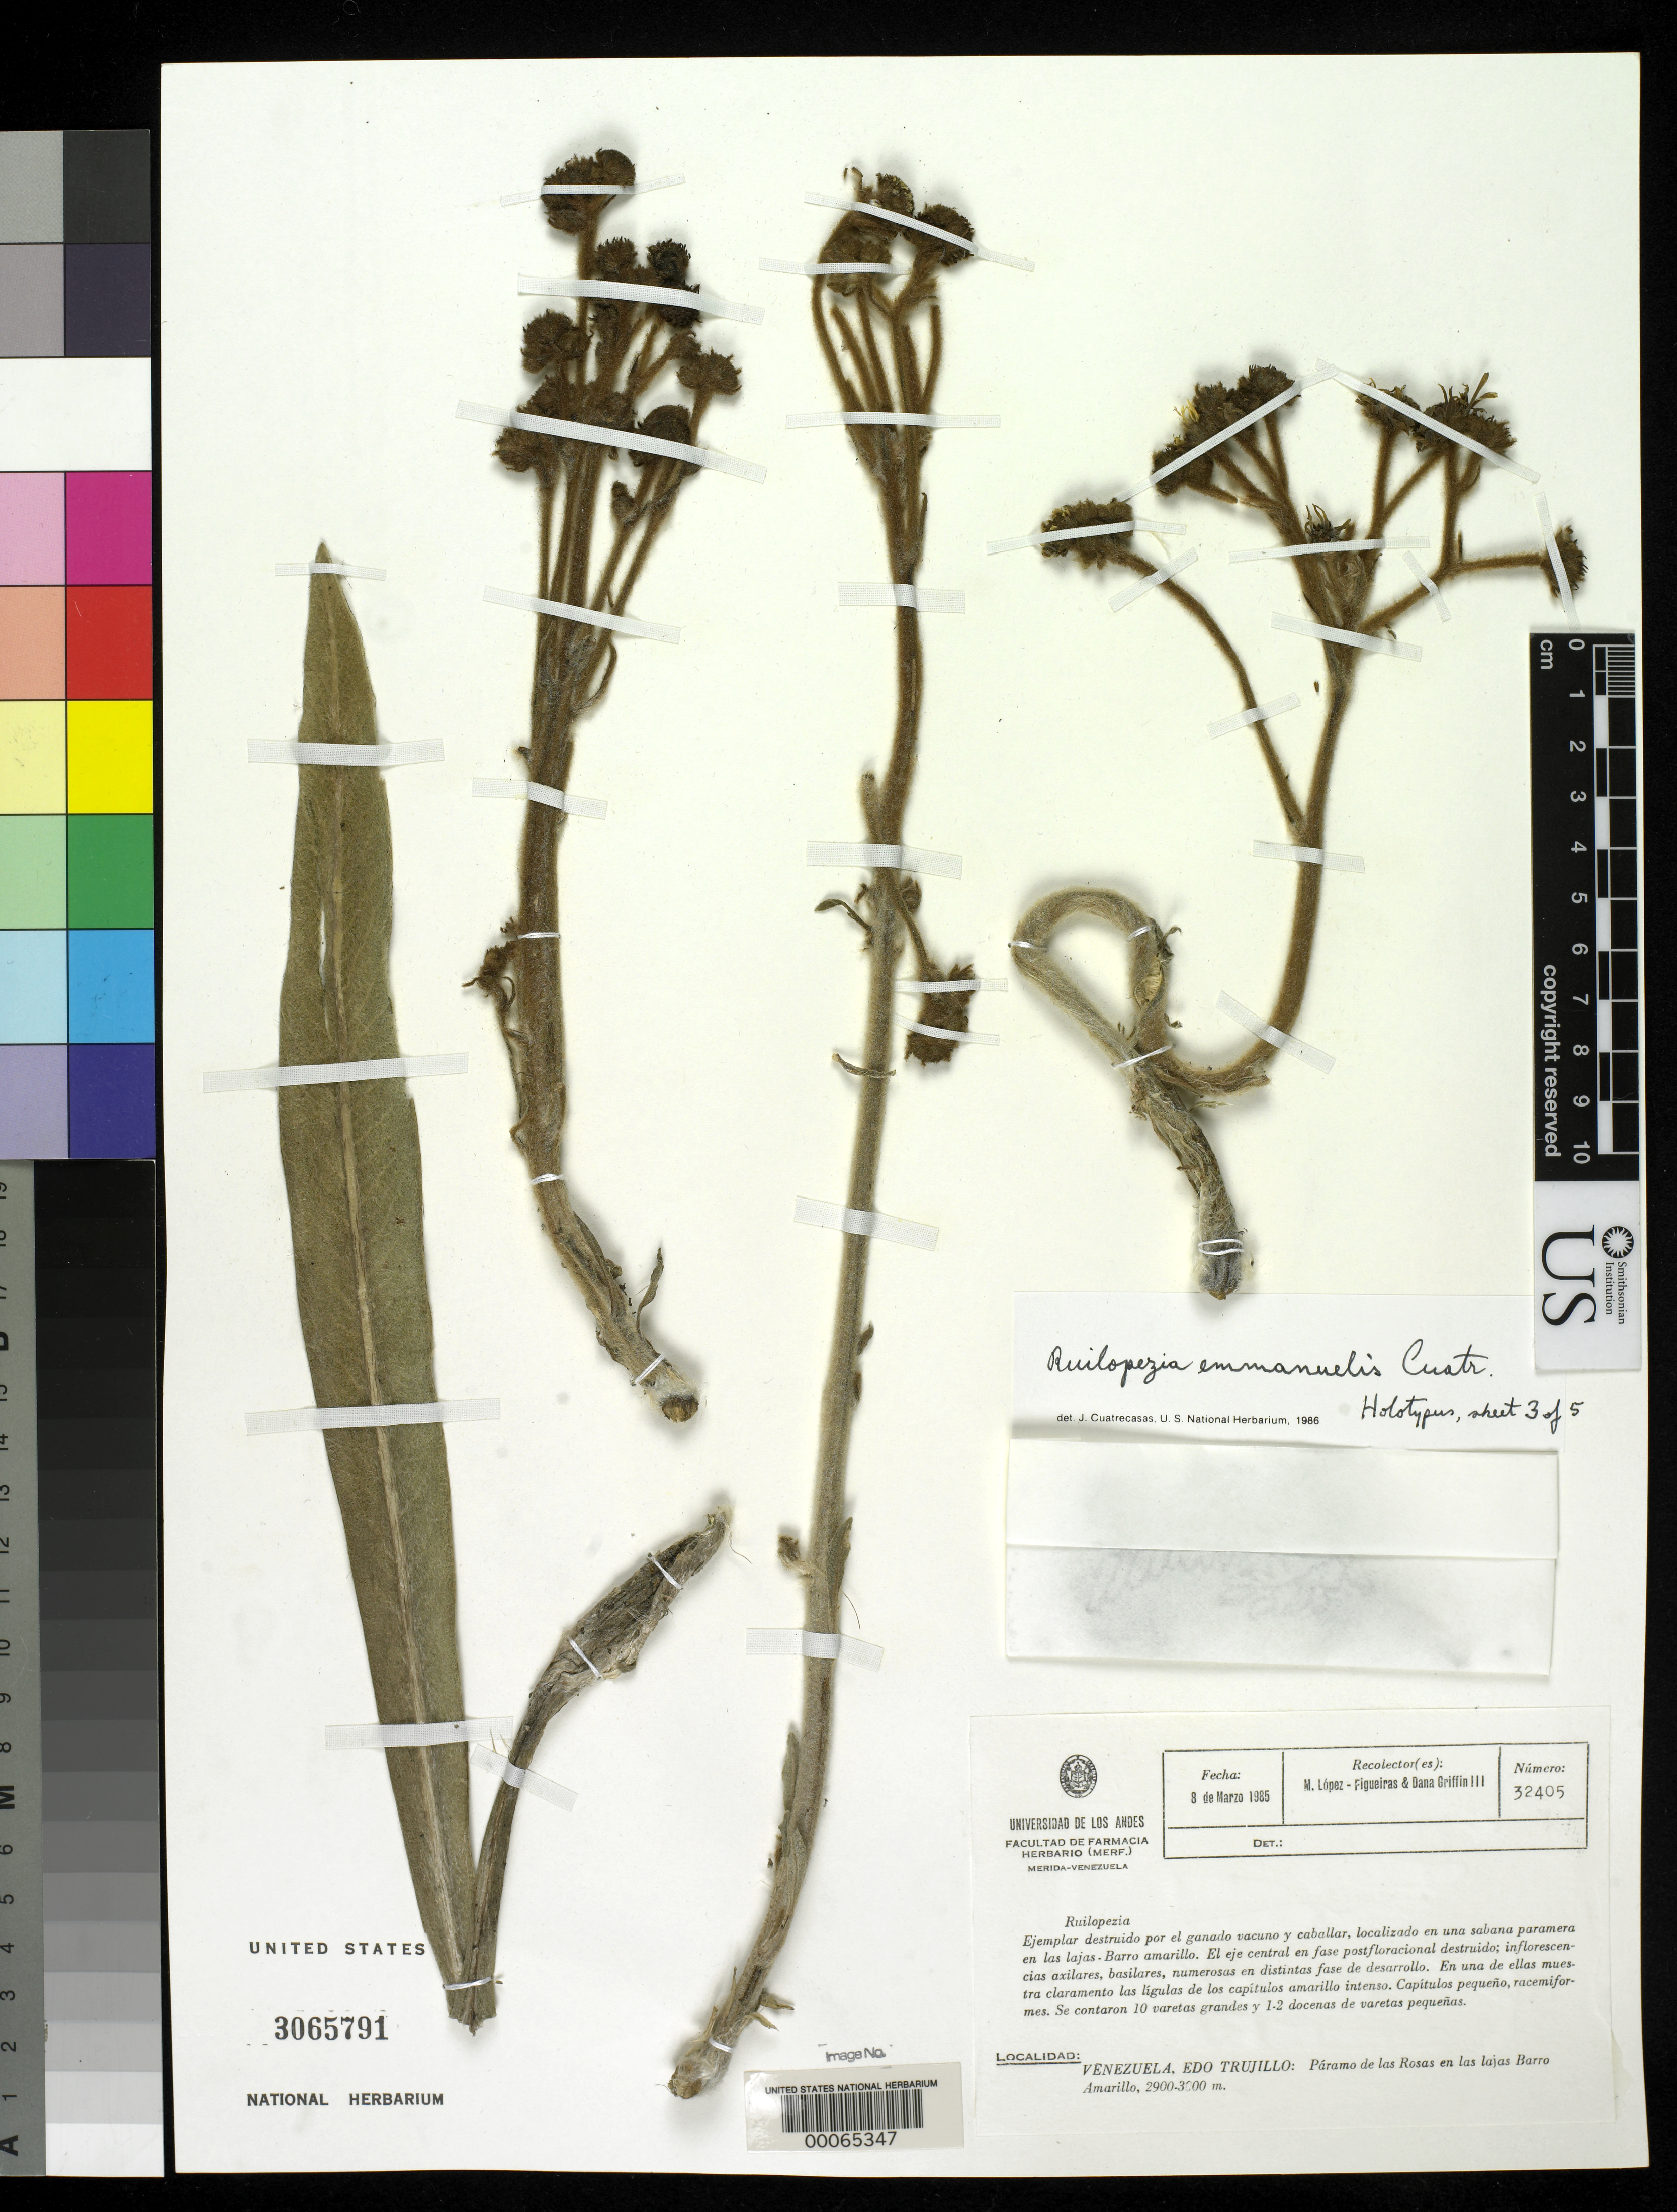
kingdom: Plantae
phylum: Tracheophyta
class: Magnoliopsida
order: Asterales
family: Asteraceae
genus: Ruilopezia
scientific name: Ruilopezia emmanuelis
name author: Cuatrec.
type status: Holotype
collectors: M. López Figueiras & D. Griffin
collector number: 32405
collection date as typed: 08 Mar 1985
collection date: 1985-03-08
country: Venezuela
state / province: Trujillo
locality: Páramo de Las Rosas, between Lajas and Barro Amarillo.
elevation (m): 2900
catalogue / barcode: US 3065791